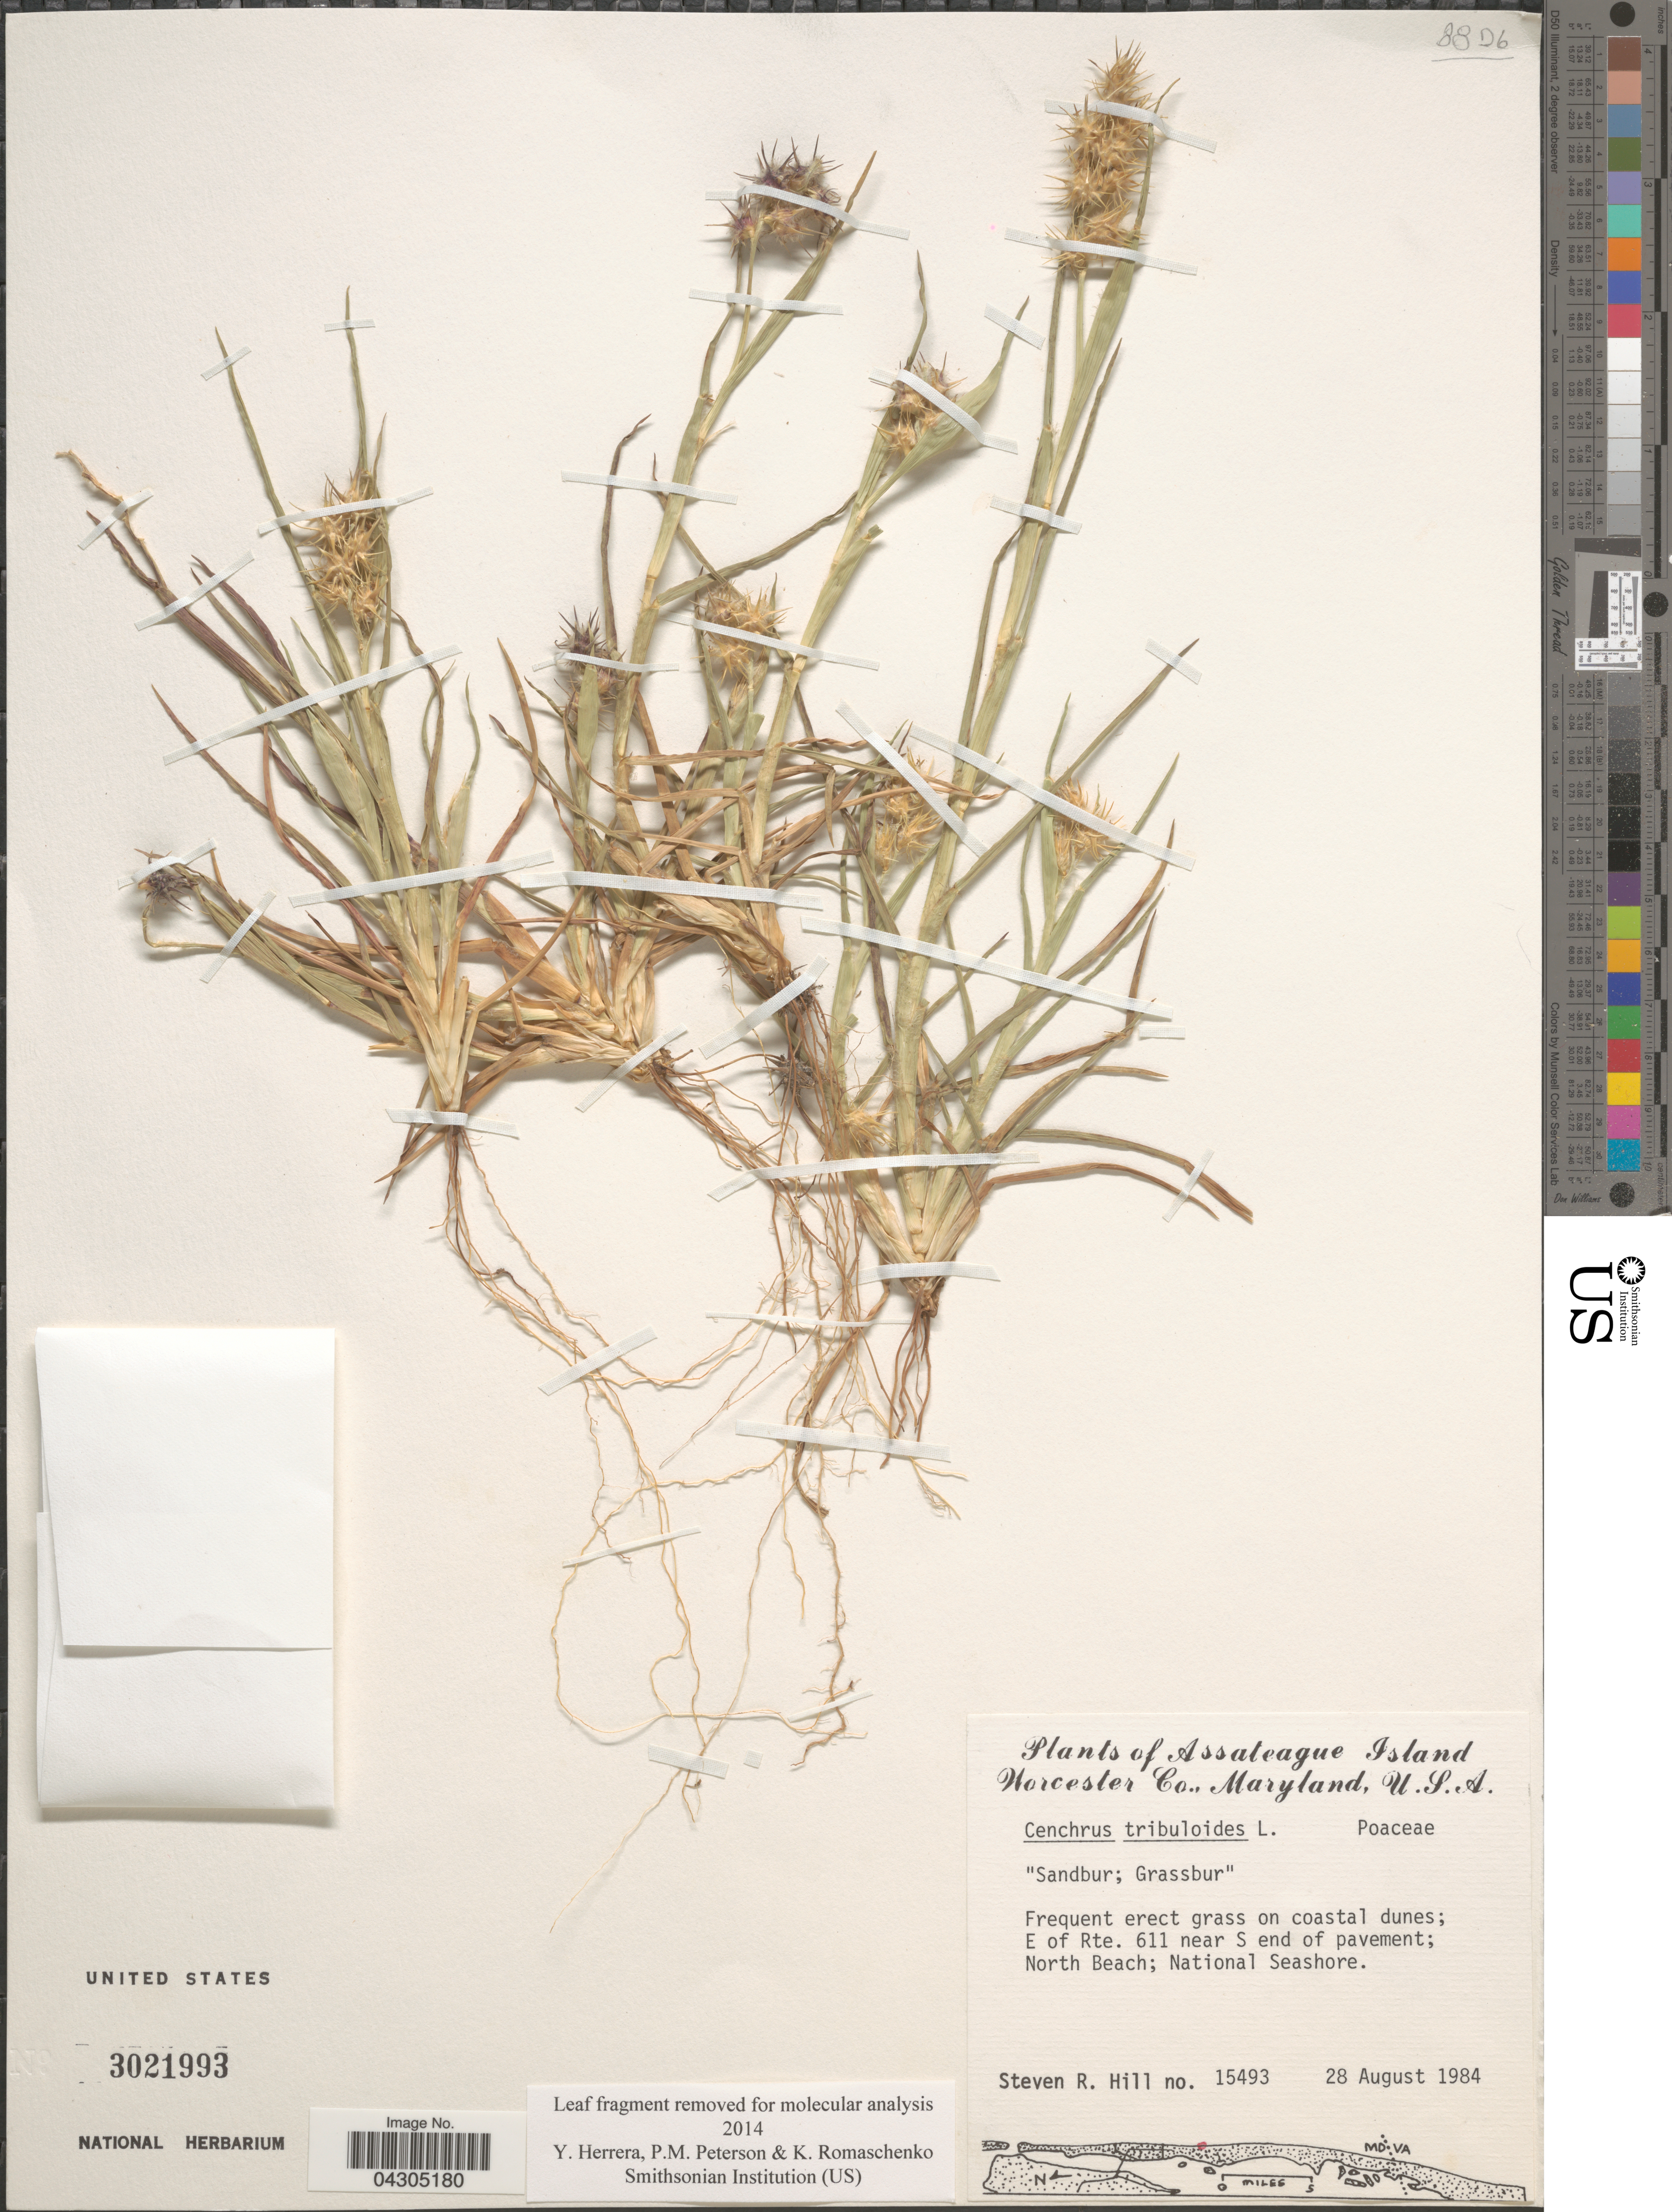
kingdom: Plantae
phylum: Tracheophyta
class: Liliopsida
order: Poales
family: Poaceae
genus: Cenchrus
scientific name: Cenchrus tribuloides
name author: L.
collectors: S. R. Hill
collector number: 15493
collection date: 1984-08-28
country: United States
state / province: Maryland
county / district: Worcester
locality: Assateague Island. Worcester Co. E of Rte. 611 near S end of pavement; North Beach; National Seashore.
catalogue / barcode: US 3021993